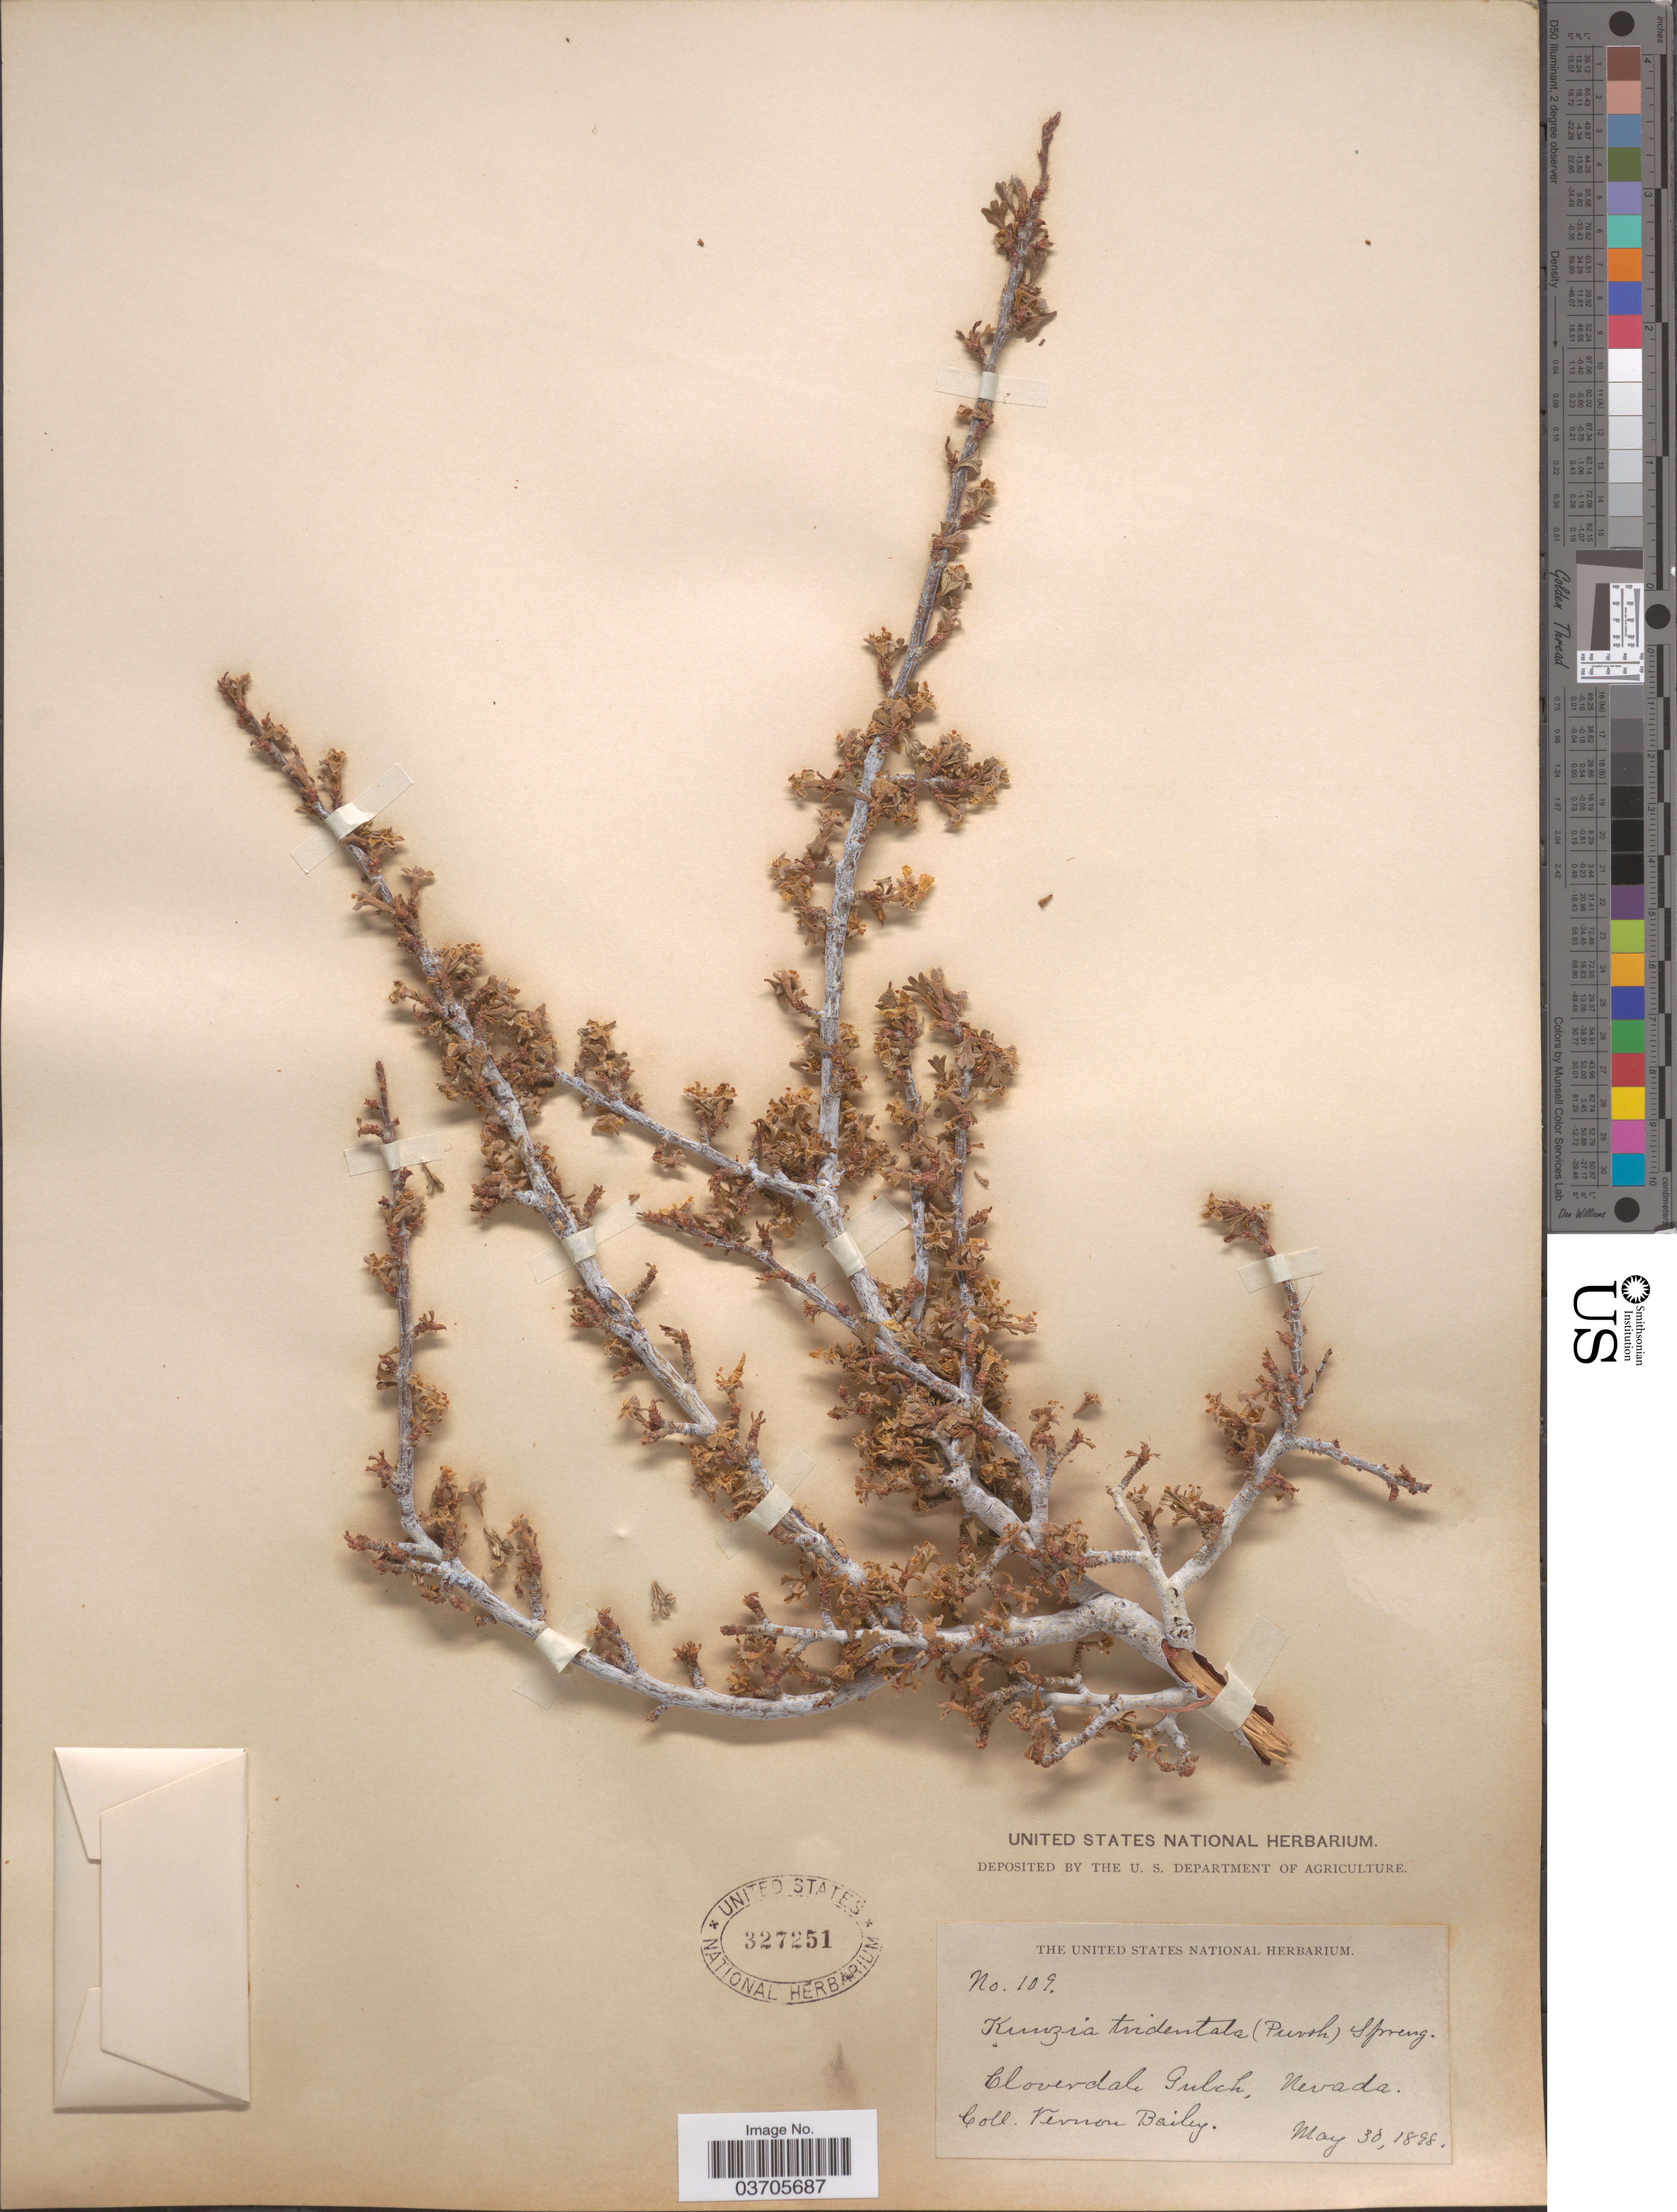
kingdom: Plantae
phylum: Tracheophyta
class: Magnoliopsida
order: Rosales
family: Rosaceae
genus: Purshia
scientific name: Purshia tridentata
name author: (Pursh) DC.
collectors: V. O. Bailey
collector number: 109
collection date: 1898-05-30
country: United States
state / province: Nevada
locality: Cloverdale Gulch.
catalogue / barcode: US 327251